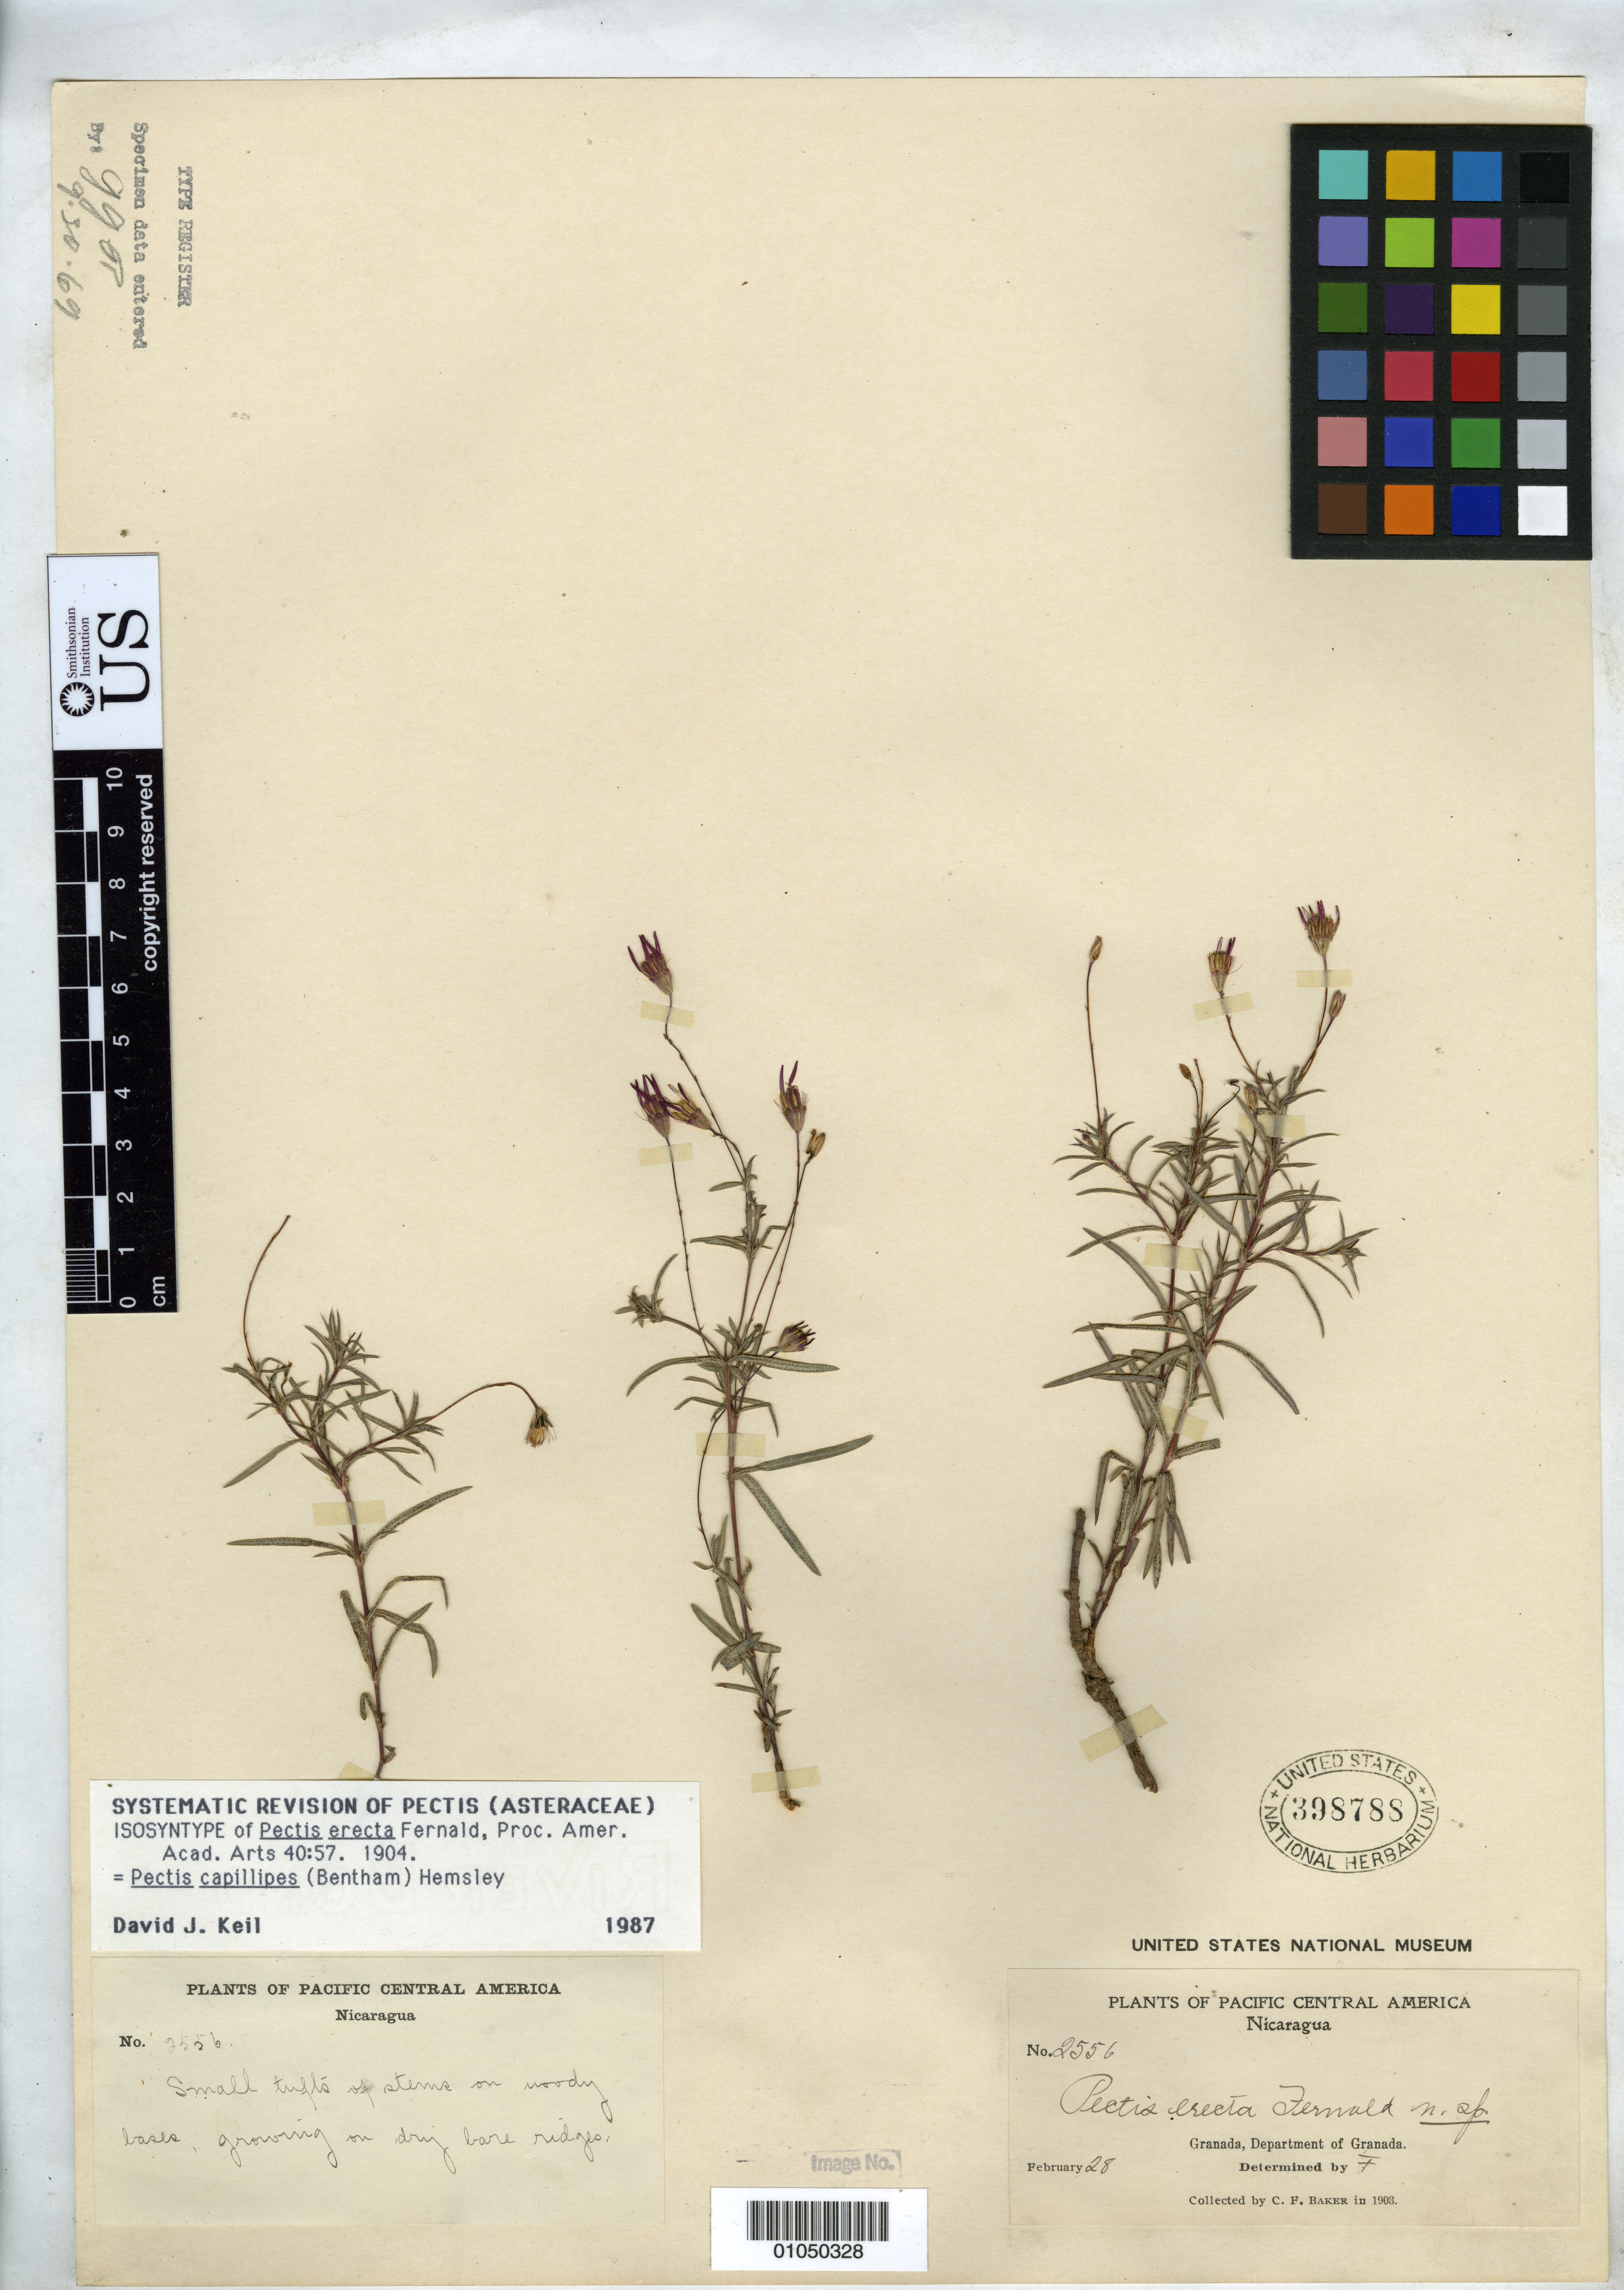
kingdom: Plantae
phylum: Tracheophyta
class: Magnoliopsida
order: Asterales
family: Asteraceae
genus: Pectis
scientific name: Pectis erecta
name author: Fernald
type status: Isotype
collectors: C. F. Baker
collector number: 2556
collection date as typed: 28 Feb 1903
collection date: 1903-02-28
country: Nicaragua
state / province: Granada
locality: Granada, Department of Granada.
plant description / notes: Annotated as isosyntype by D.J. Keil (1987).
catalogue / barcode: US 398788